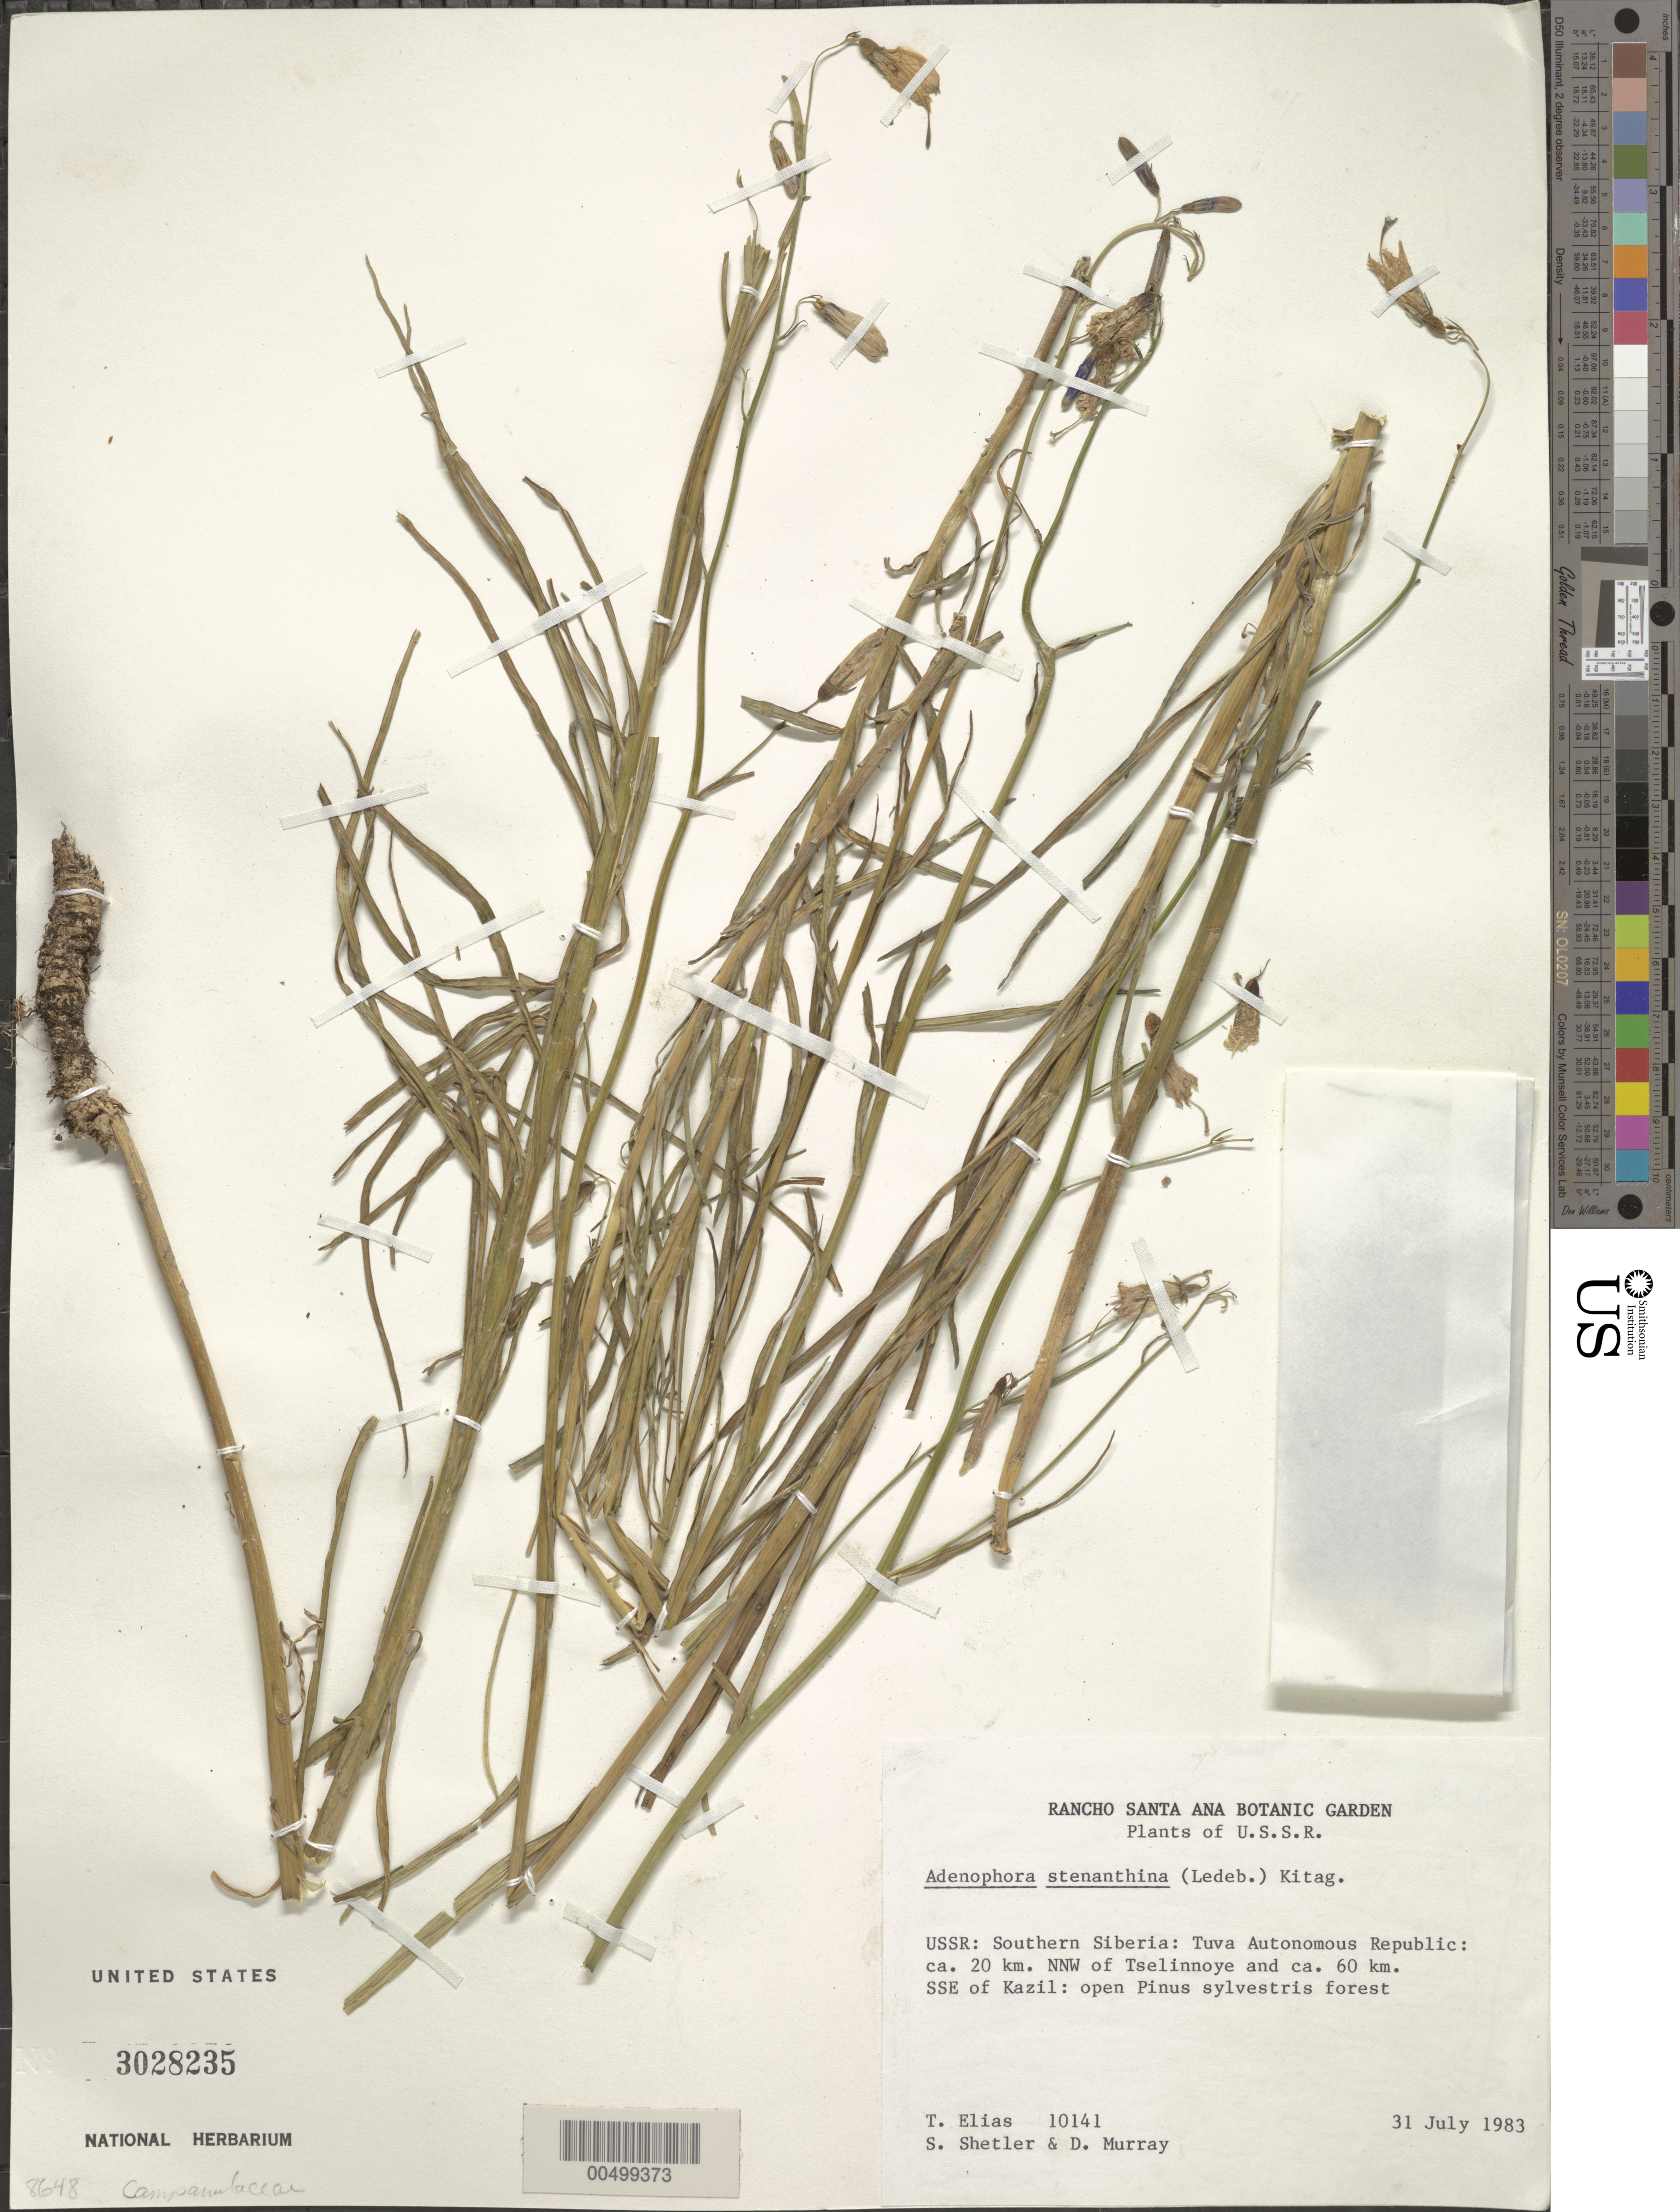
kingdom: Plantae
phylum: Tracheophyta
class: Magnoliopsida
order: Asterales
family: Campanulaceae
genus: Adenophora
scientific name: Adenophora stenanthina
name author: (Ledeb.) Kitag.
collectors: T. Elias, S. Shetler & D. F. Murray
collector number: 10141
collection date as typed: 31 Jul 1983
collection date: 1983-07-31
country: Russian Federation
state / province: Tuva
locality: ca. 20 km NNW of Tselinnoye and ca. 60 km SSE of Kazil [Kyzyl]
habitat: open Pinus sylvestris forest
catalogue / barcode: US 3028235